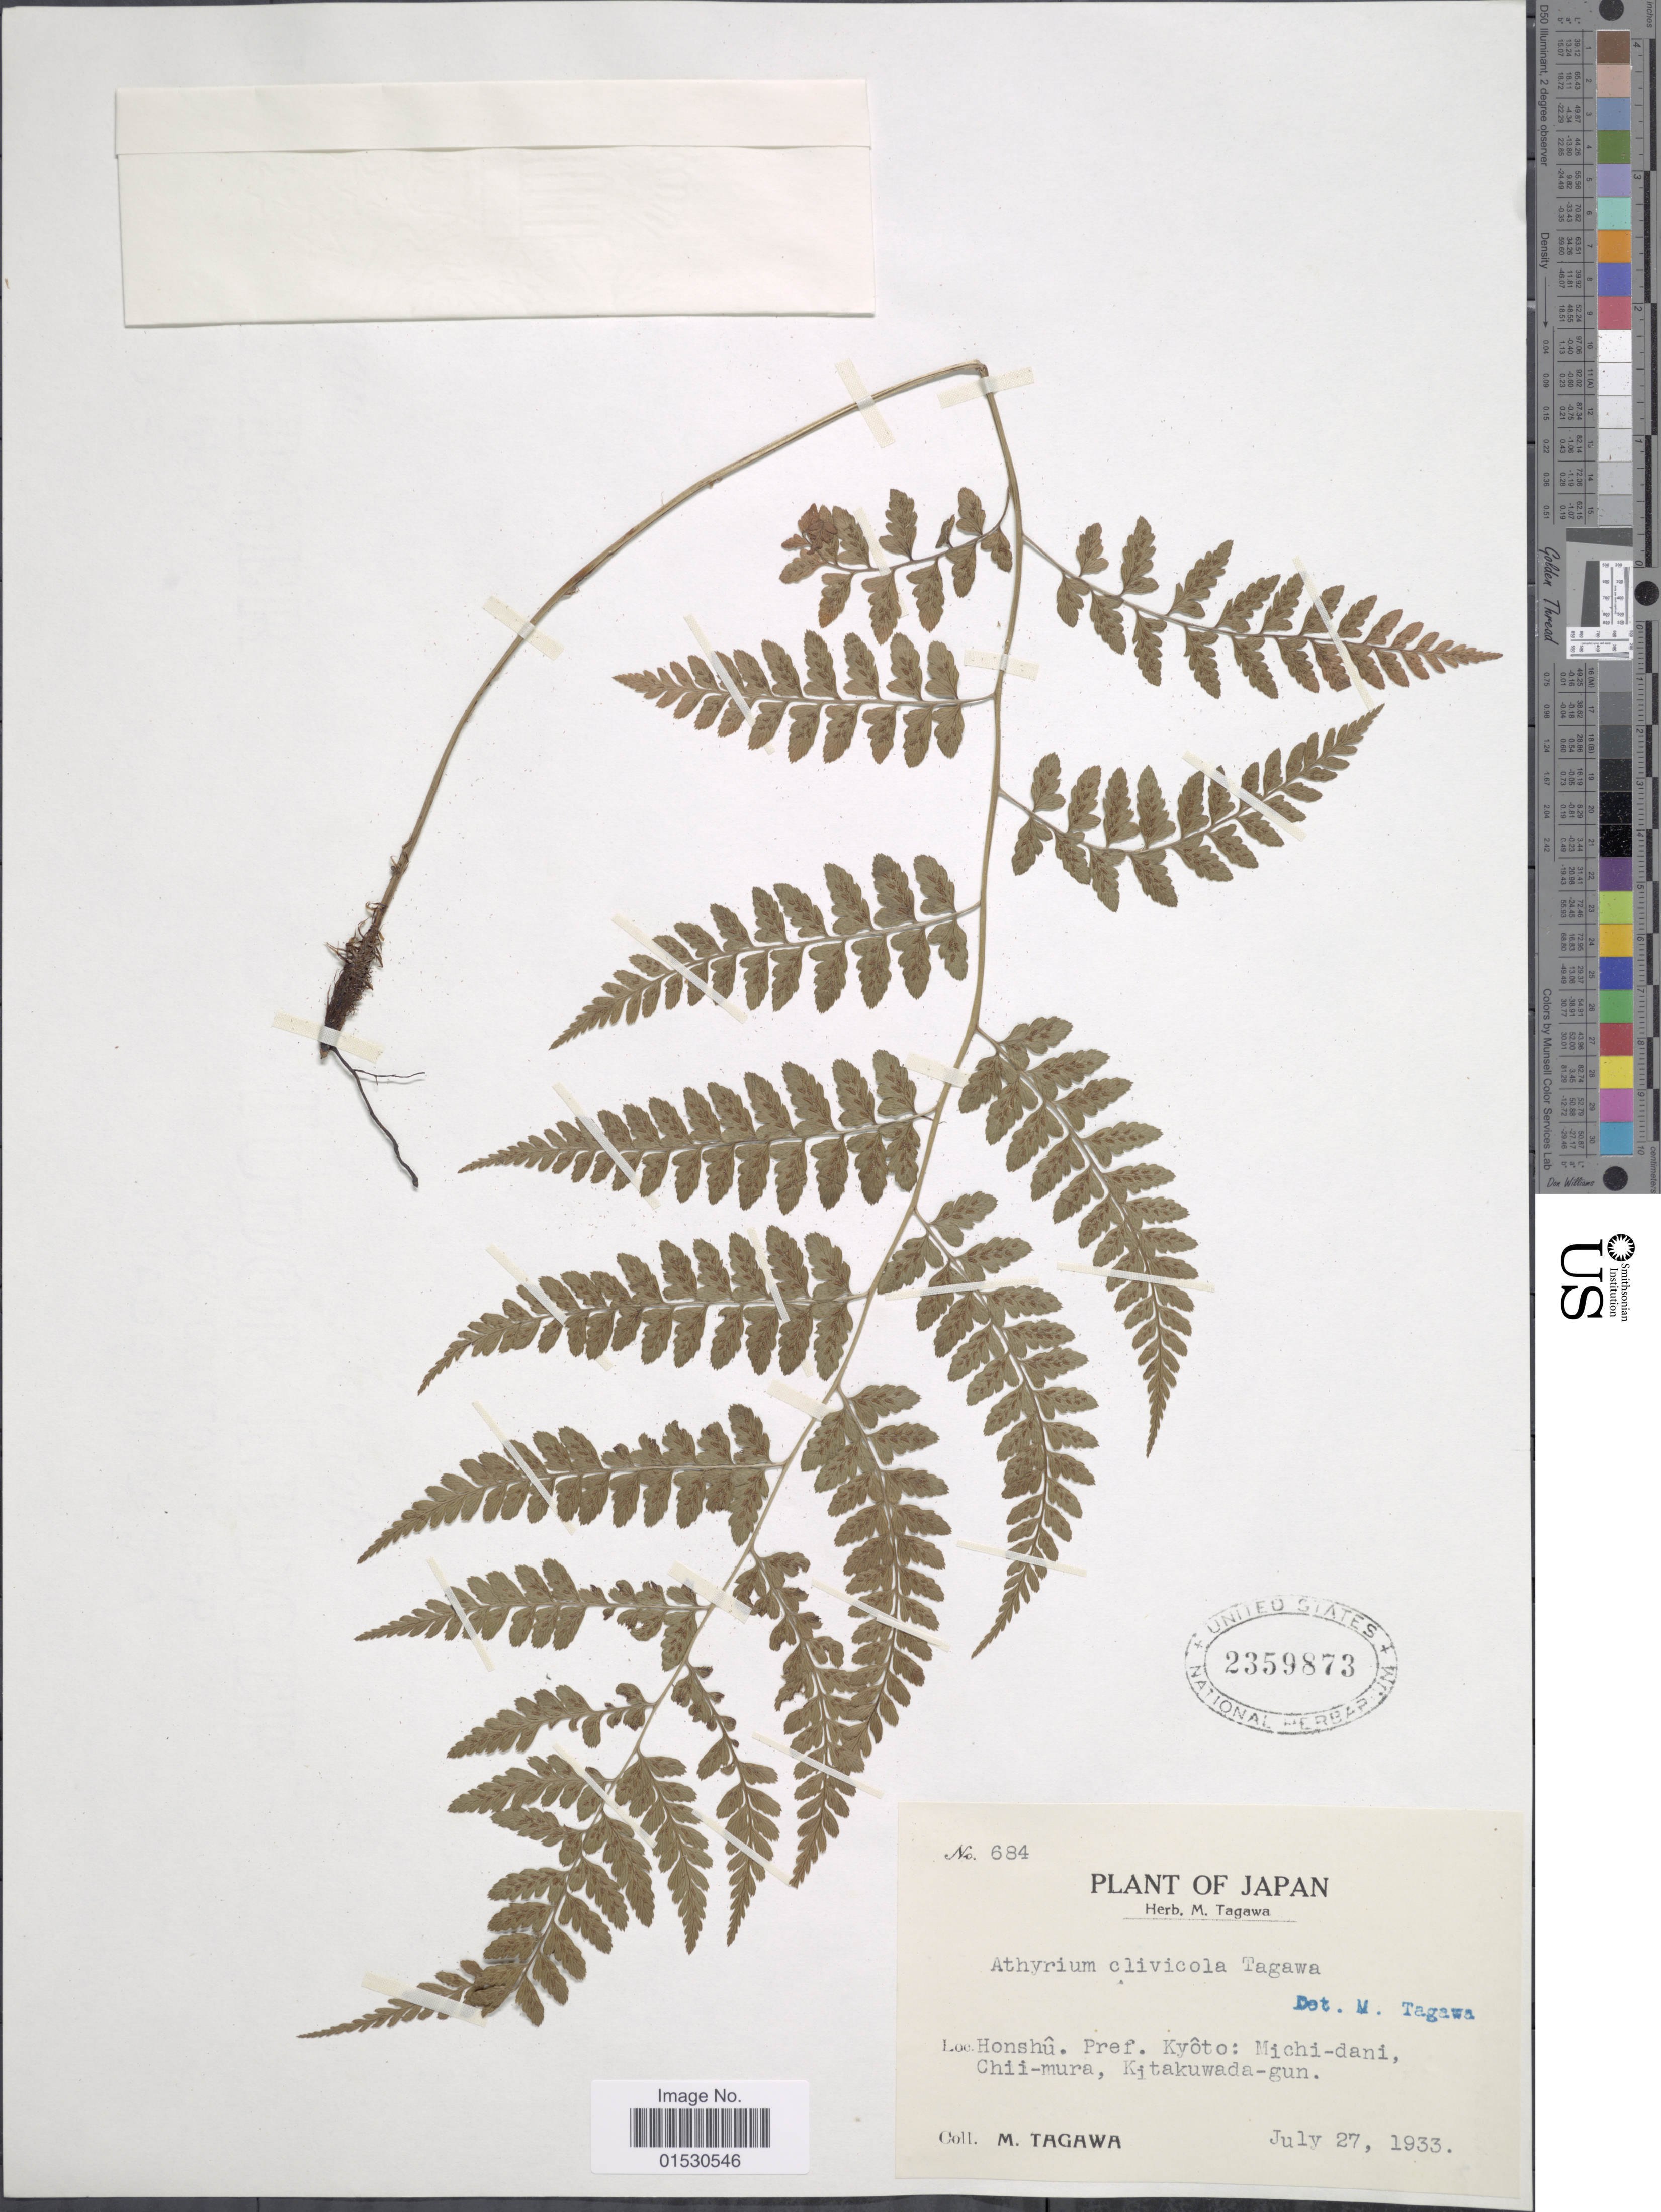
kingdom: Plantae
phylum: Tracheophyta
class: Polypodiopsida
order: Polypodiales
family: Athyriaceae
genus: Athyrium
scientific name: Athyrium clivicola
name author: Tagawa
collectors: M. Tagawa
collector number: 684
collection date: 1933-07-27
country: Japan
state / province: Kyoto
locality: Honshu.: Michi-dani, Chii-mura, Kitakuwada-gun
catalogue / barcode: US 2359873